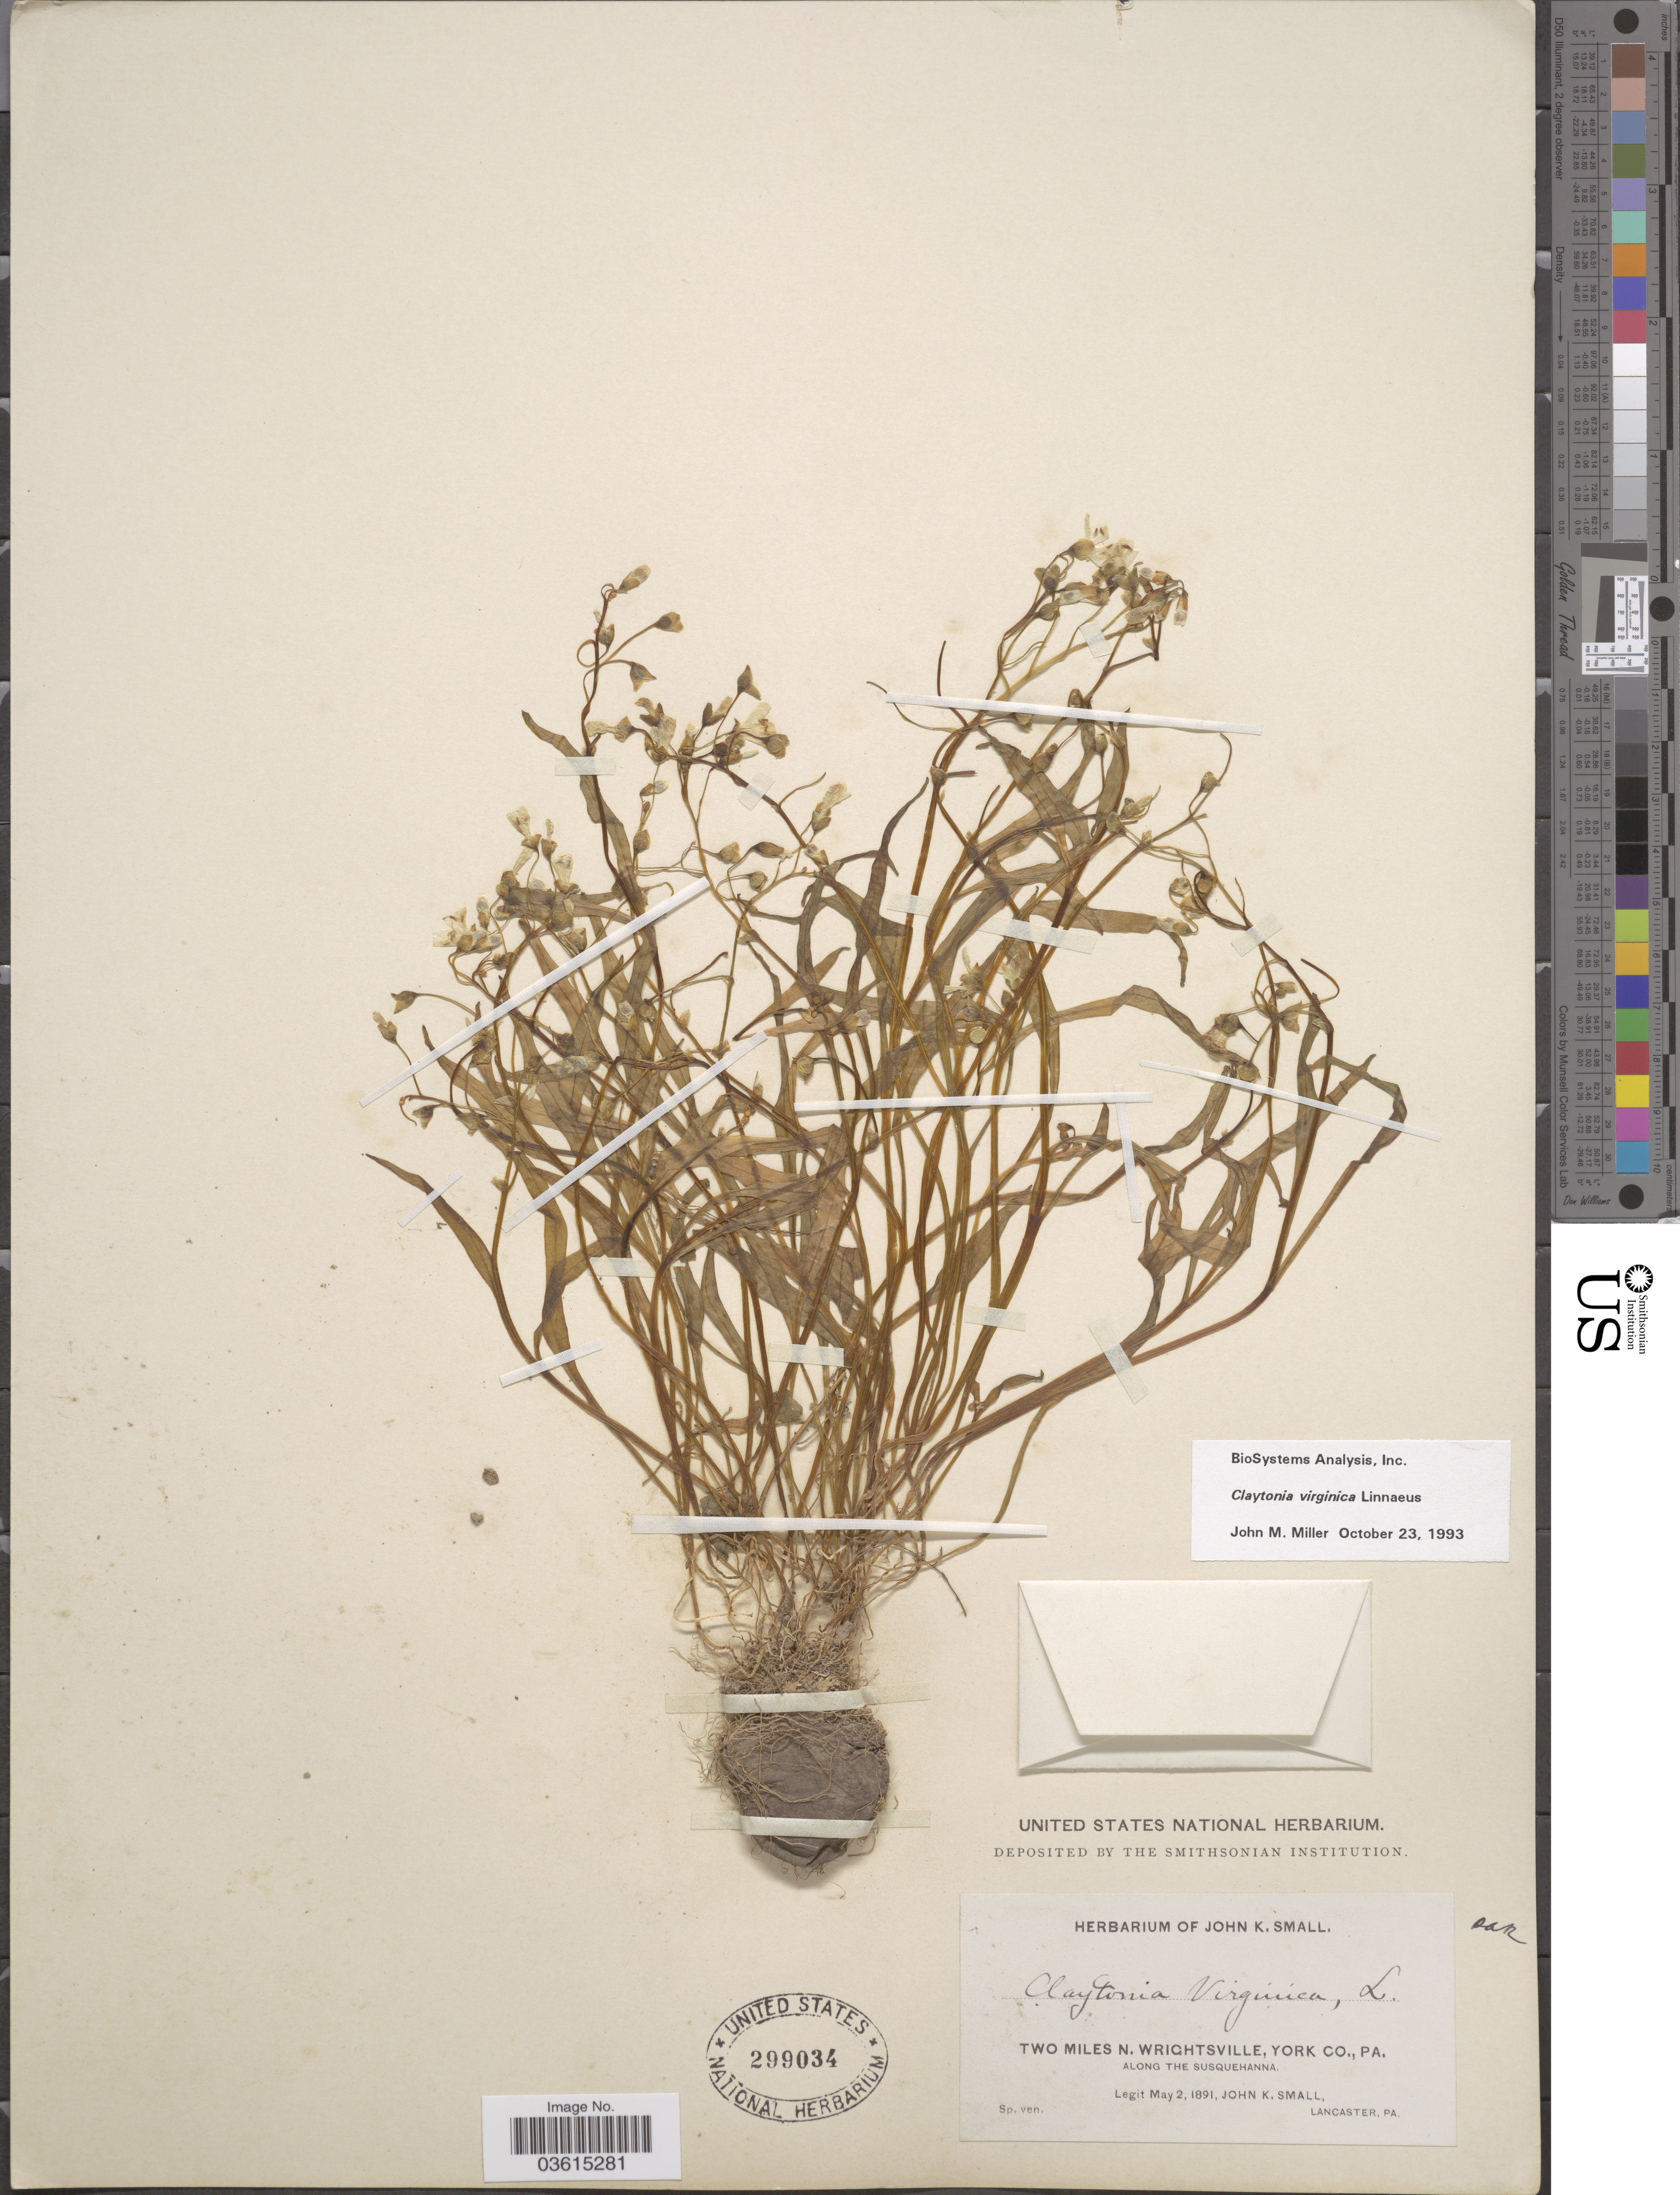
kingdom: Plantae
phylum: Tracheophyta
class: Magnoliopsida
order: Caryophyllales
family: Montiaceae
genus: Claytonia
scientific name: Claytonia virginica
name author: L.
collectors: J. K. Small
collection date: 1891-05-02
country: United States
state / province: Pennsylvania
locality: Two miles N. Wrightsville, York Co. Along the Susquehanna.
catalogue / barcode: US 299034